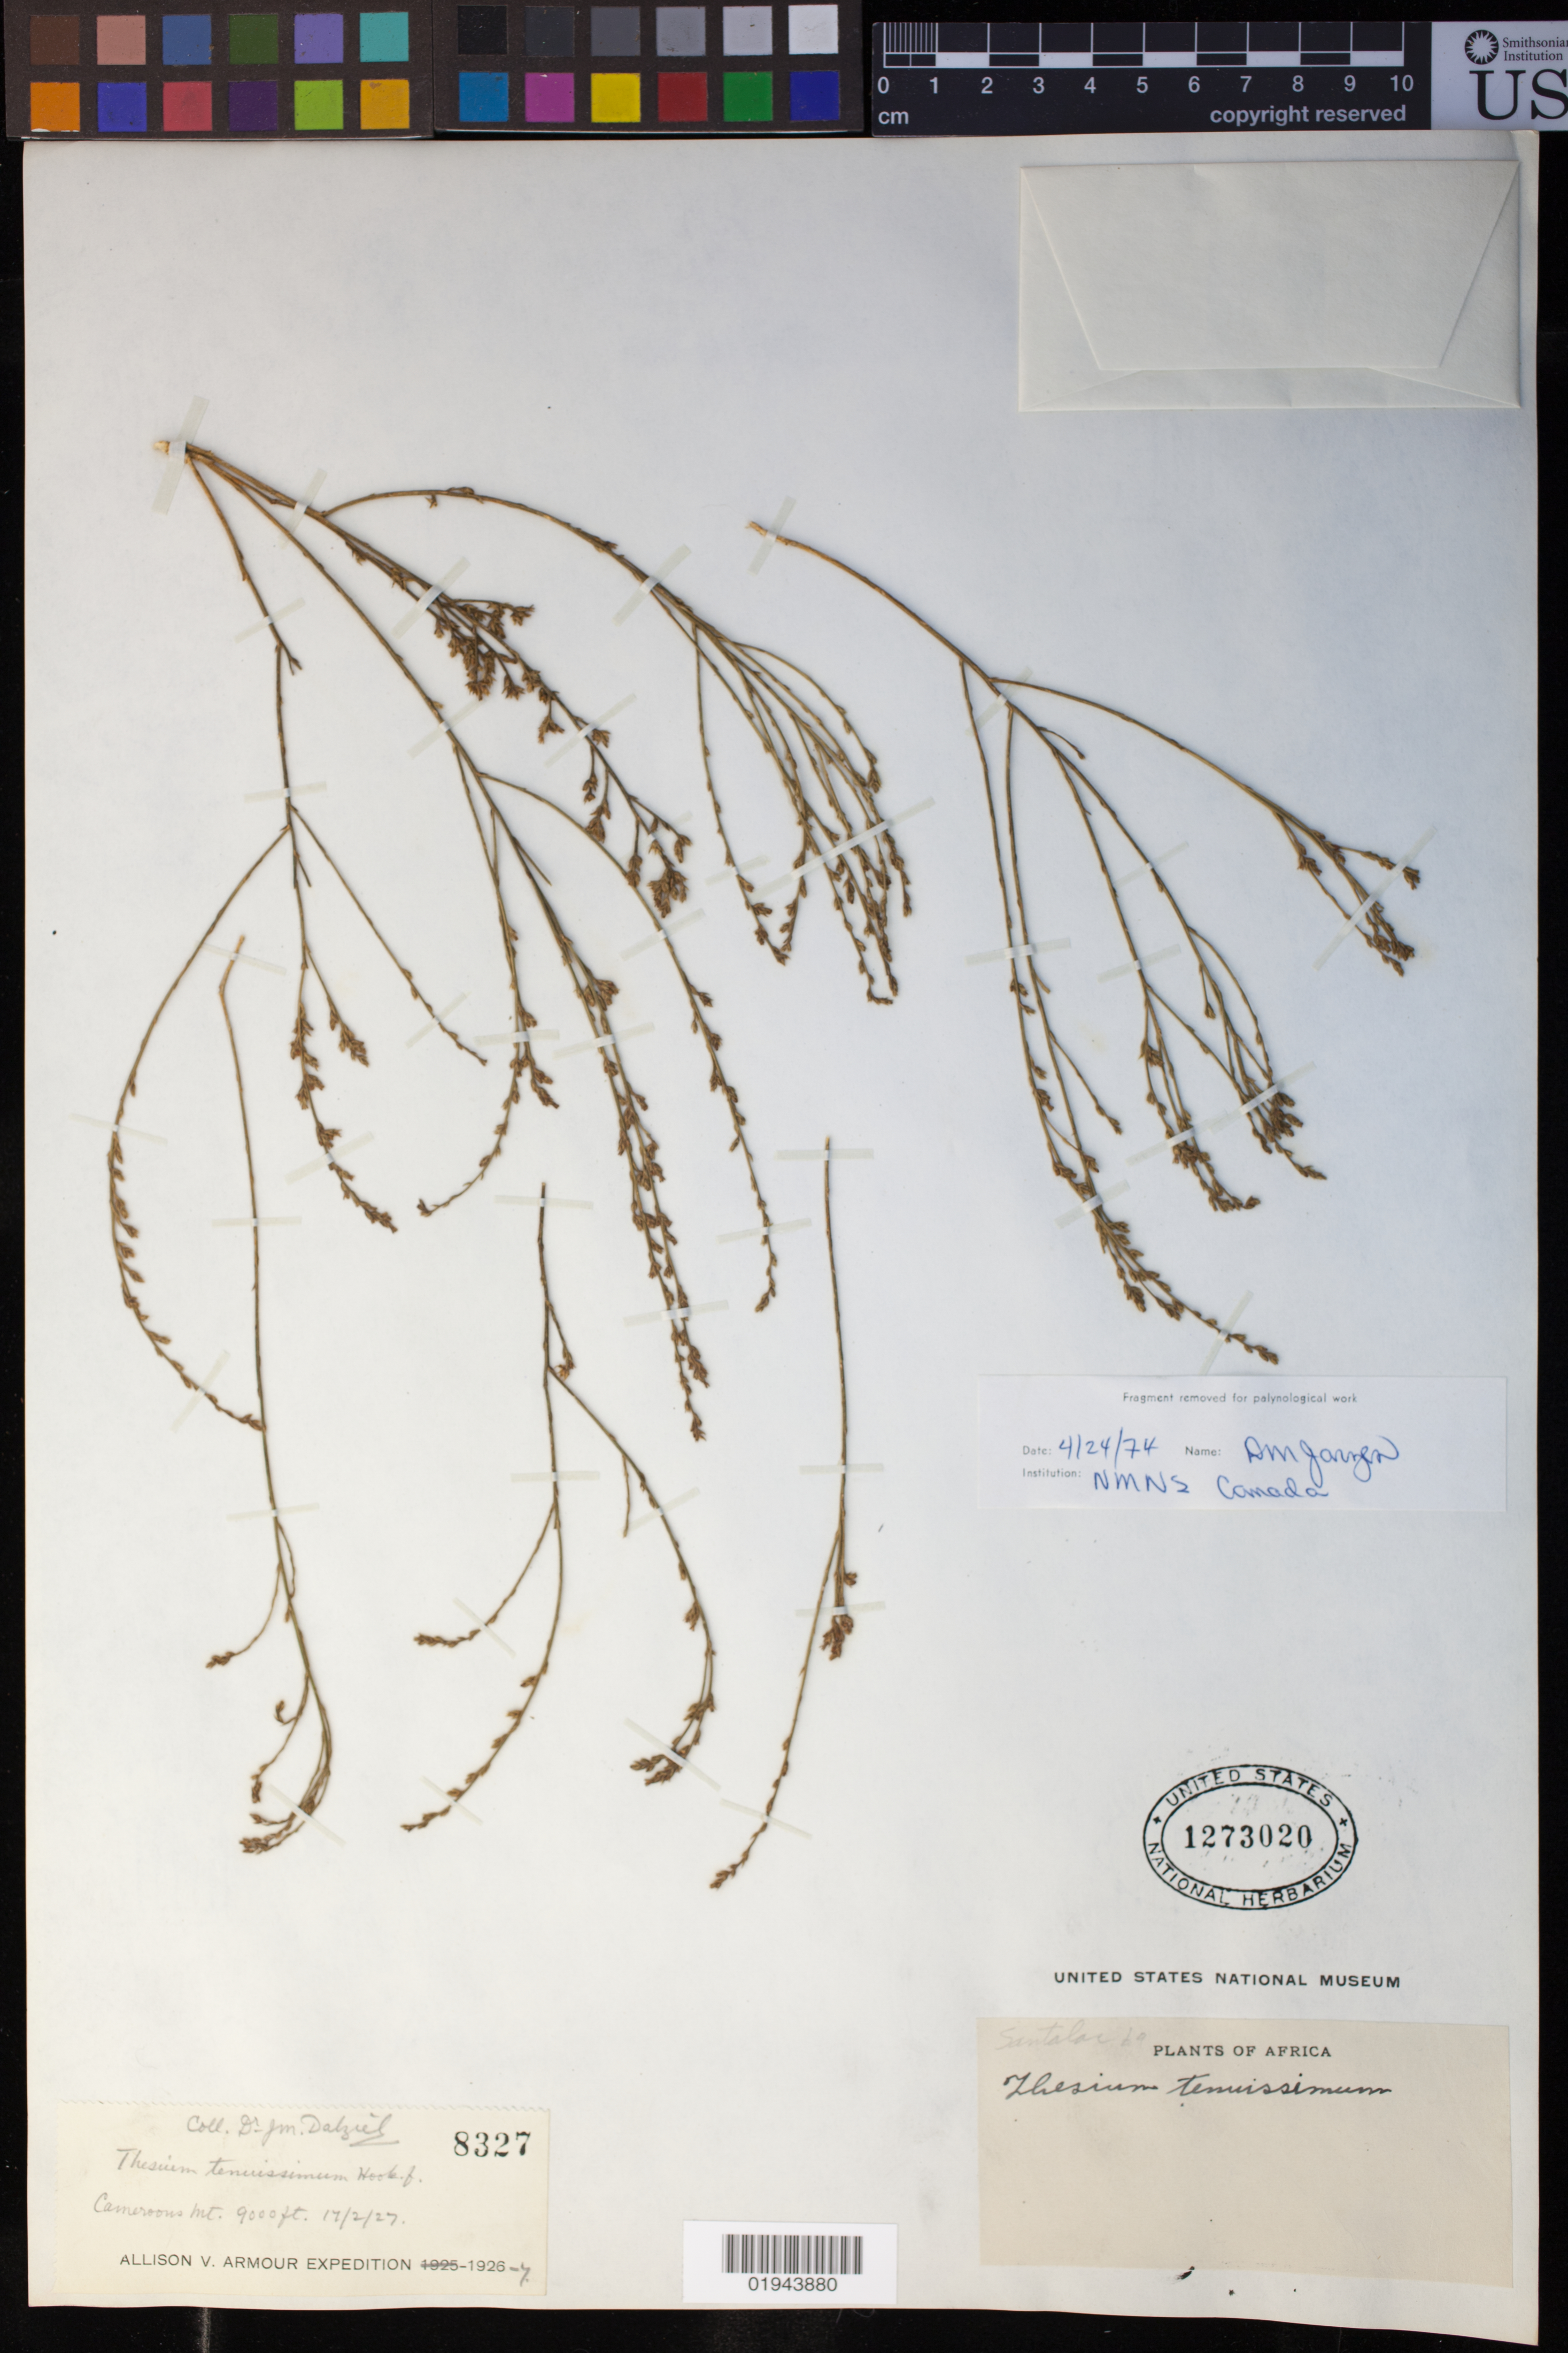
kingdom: Plantae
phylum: Tracheophyta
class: Magnoliopsida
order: Santalales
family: Thesiaceae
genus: Thesium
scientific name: Thesium tenuissimum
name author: Hook. f.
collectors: J. Dalziel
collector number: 8327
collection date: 1927-02-17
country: Cameroon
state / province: Sud-Ouest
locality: Cameroons Mt.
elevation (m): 2743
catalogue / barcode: US 1273020